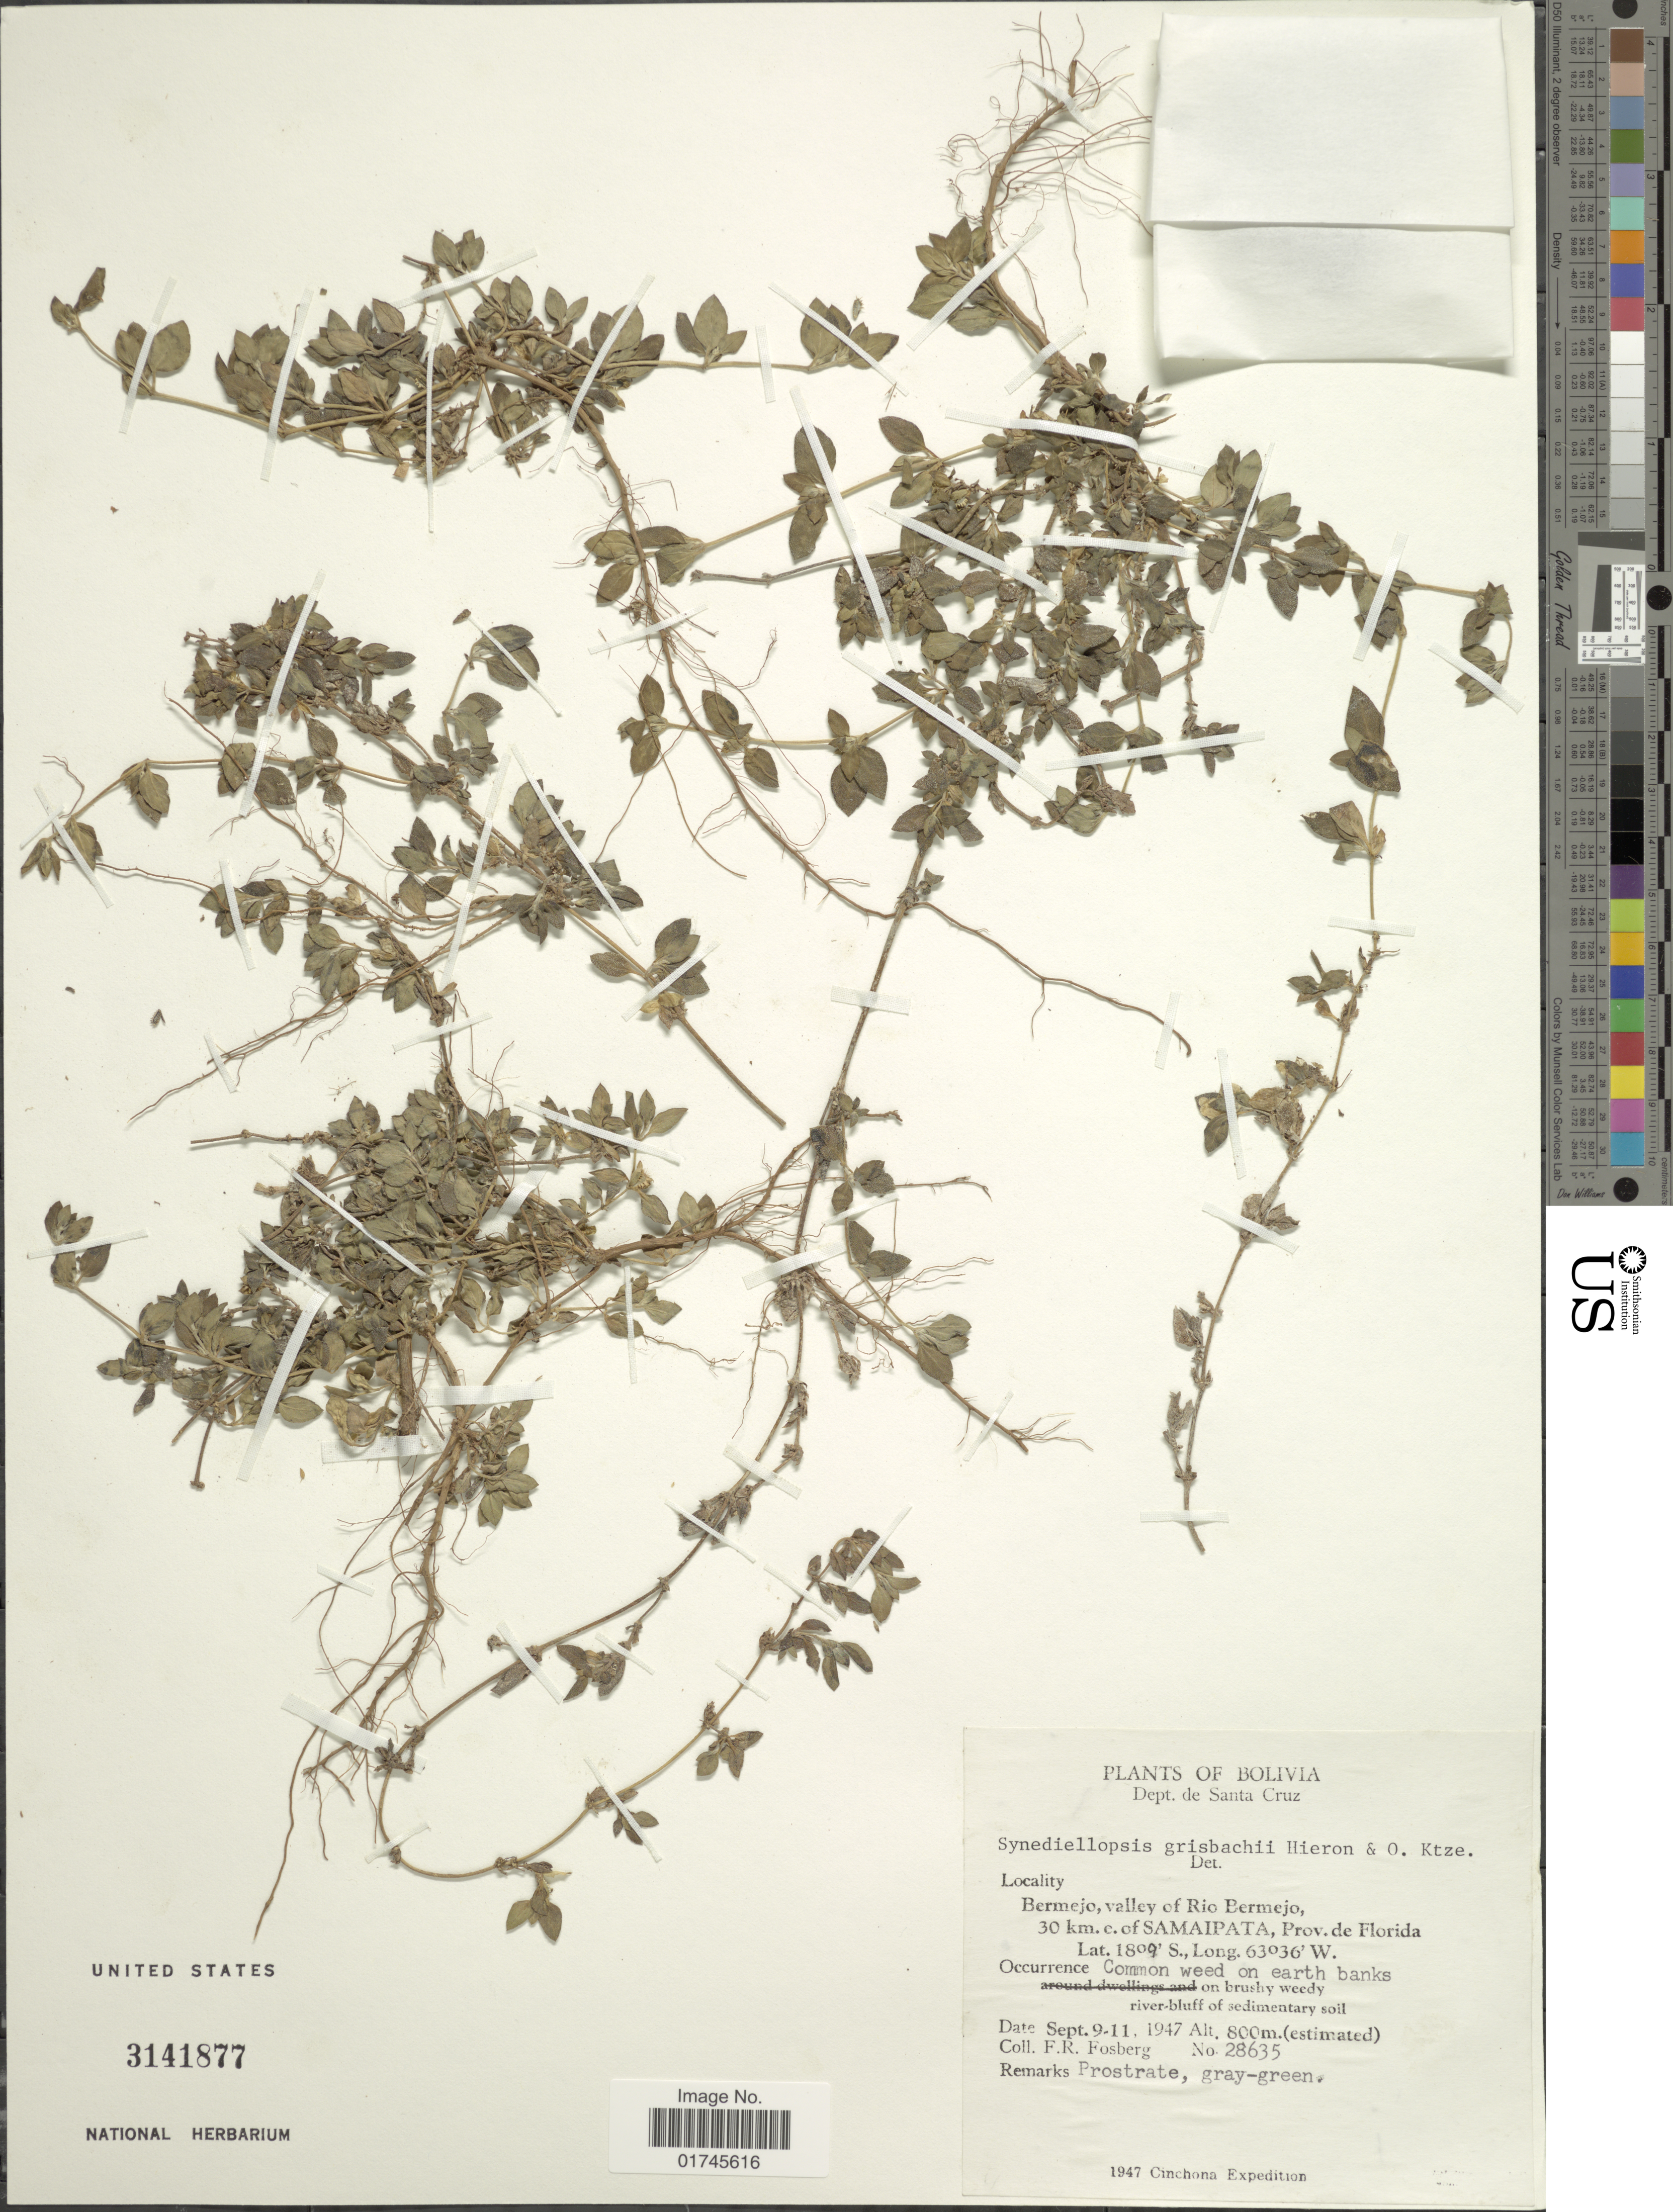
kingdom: Plantae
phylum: Tracheophyta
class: Magnoliopsida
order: Asterales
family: Asteraceae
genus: Synedrellopsis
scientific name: Synedrellopsis grisebachii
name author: Hieron. & Kuntze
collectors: F. R. Fosberg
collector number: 28635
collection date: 1947-09-09/1947-09-11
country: Bolivia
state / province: Santa Cruz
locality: Dept de Santa Cruz, Bermejo, valley of Rio Bermejo, 30 km e of Samaipata, Prov de Florida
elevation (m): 800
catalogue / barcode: US 3141877